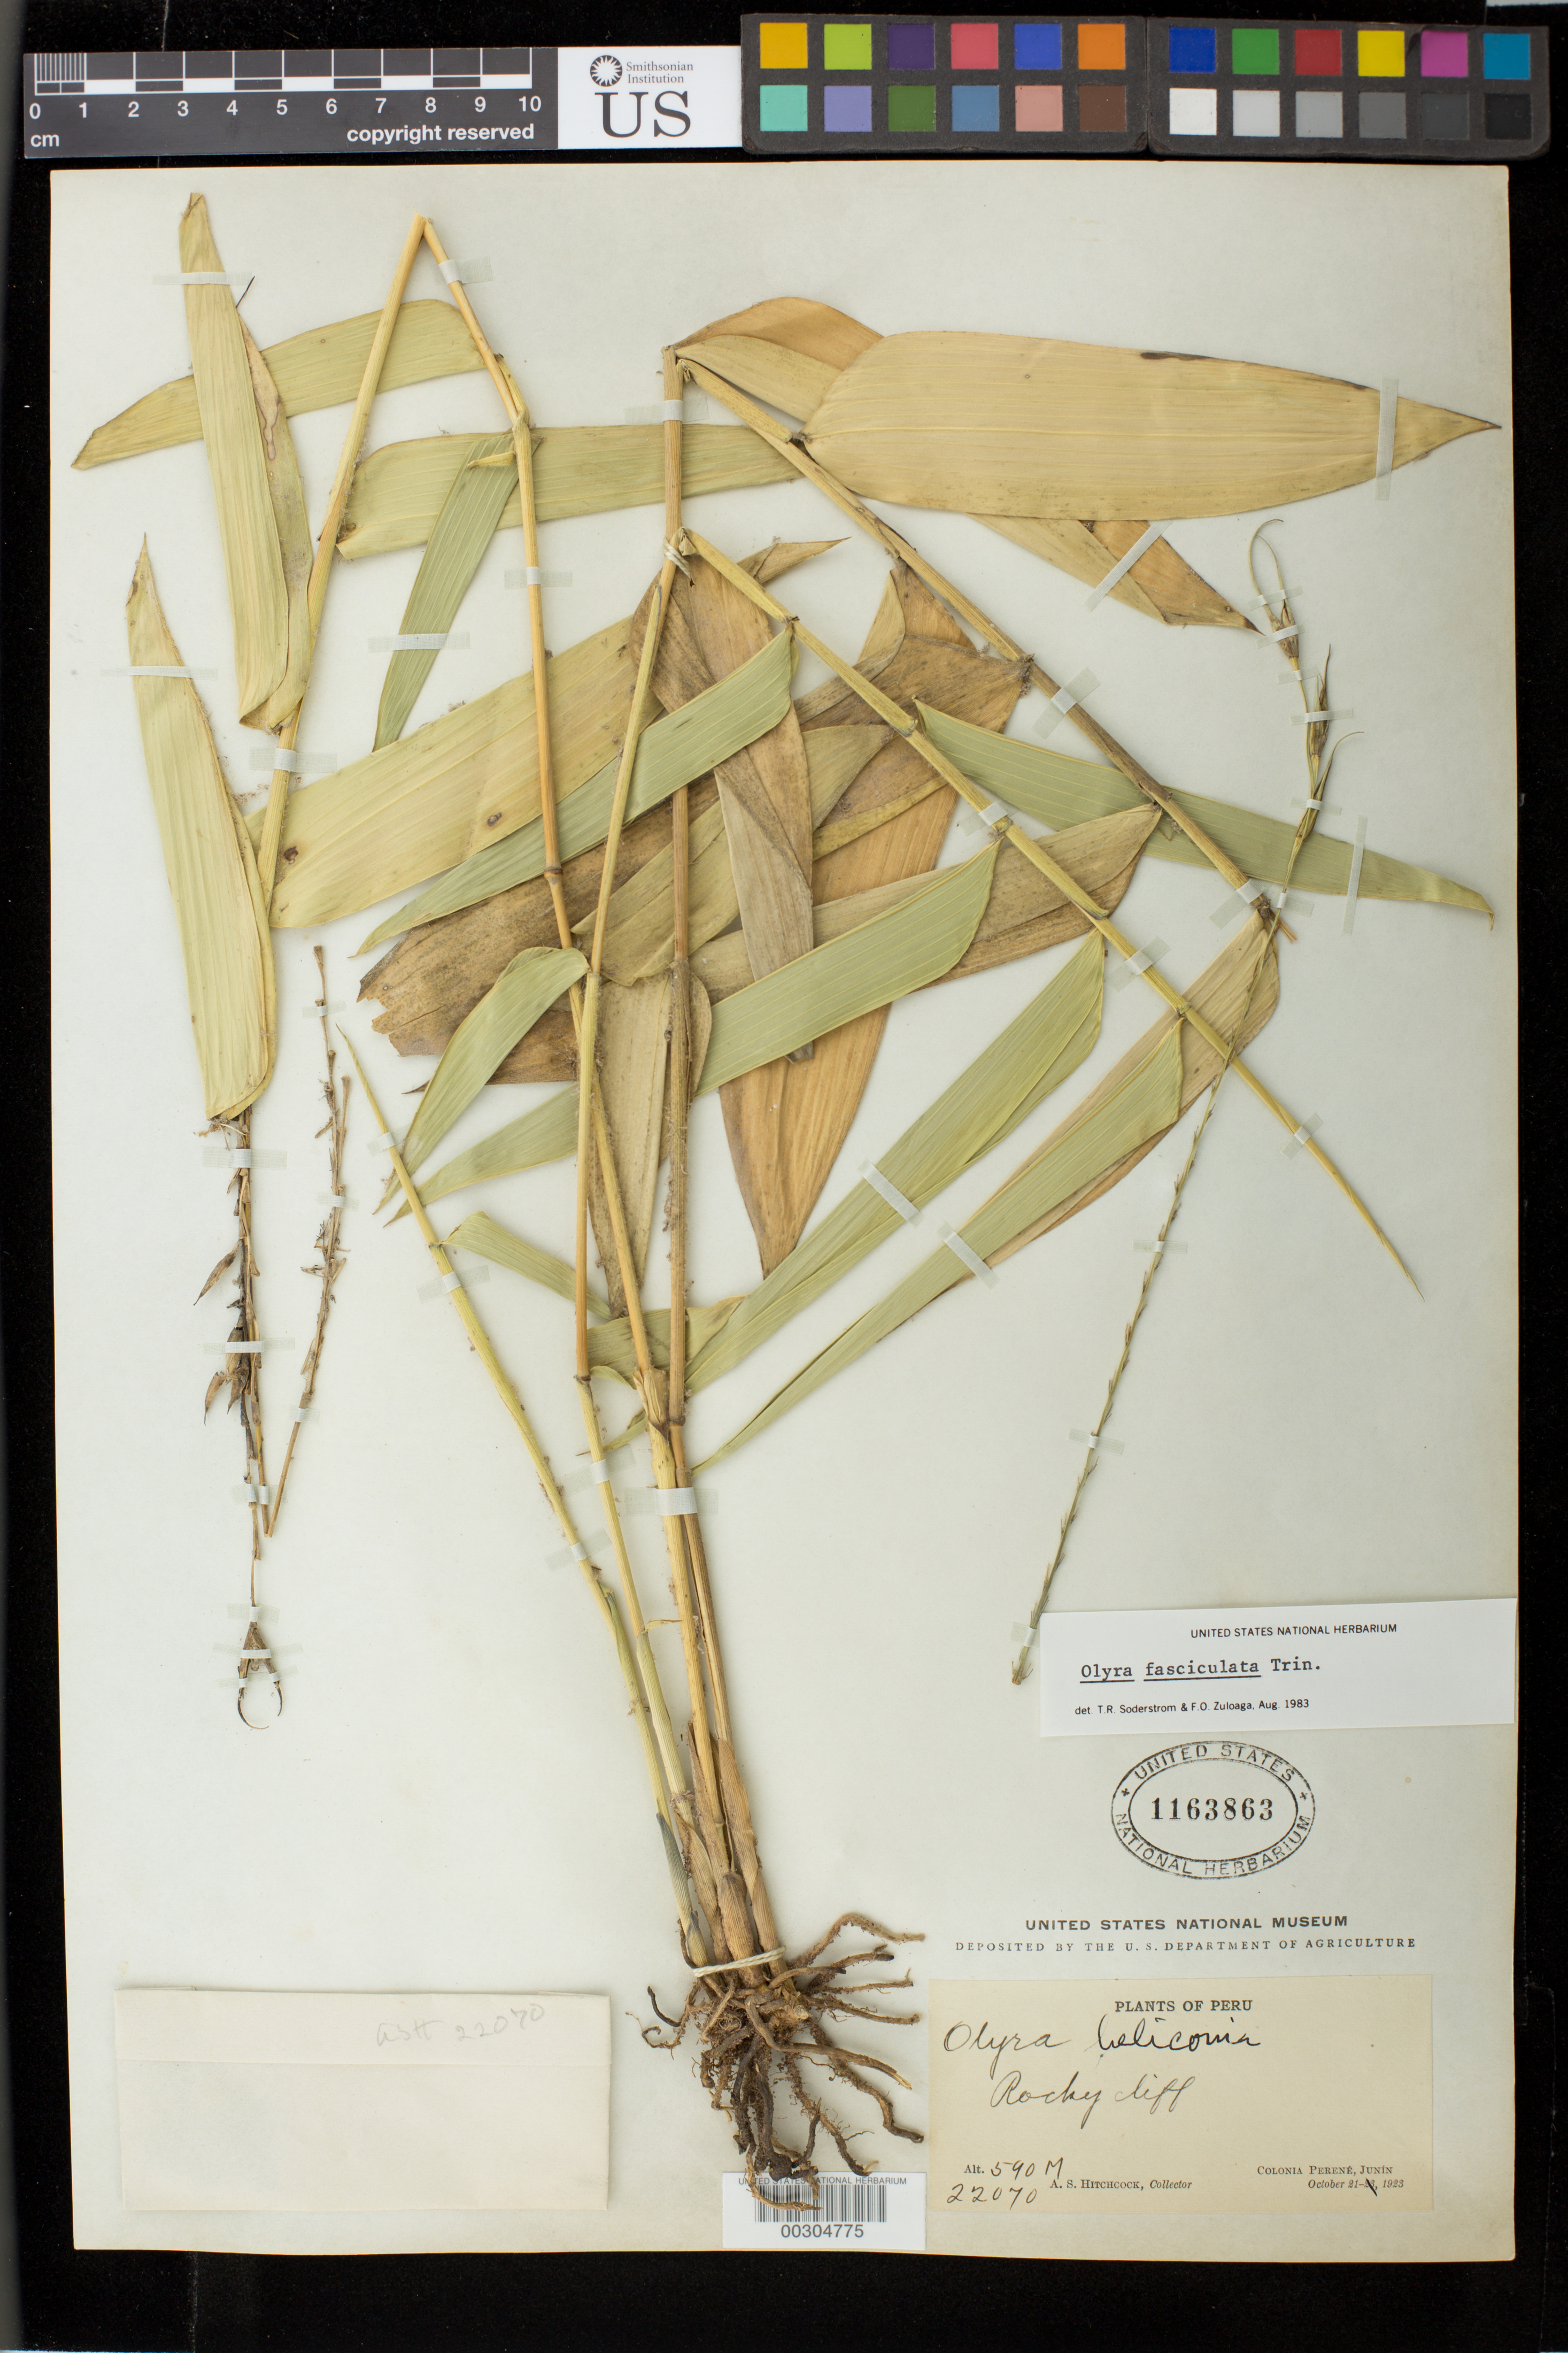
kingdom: Plantae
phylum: Tracheophyta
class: Liliopsida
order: Poales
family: Poaceae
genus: Olyra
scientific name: Olyra fasciculata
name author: Trin.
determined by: Soderstrom, T. R.; Zuloaga, F. O.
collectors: A. S. Hitchcock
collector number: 22070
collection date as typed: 21 Oct 1923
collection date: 1923-10-21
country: Peru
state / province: Junín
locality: Colonia Perene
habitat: Rocky cliff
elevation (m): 590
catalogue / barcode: US 1163863